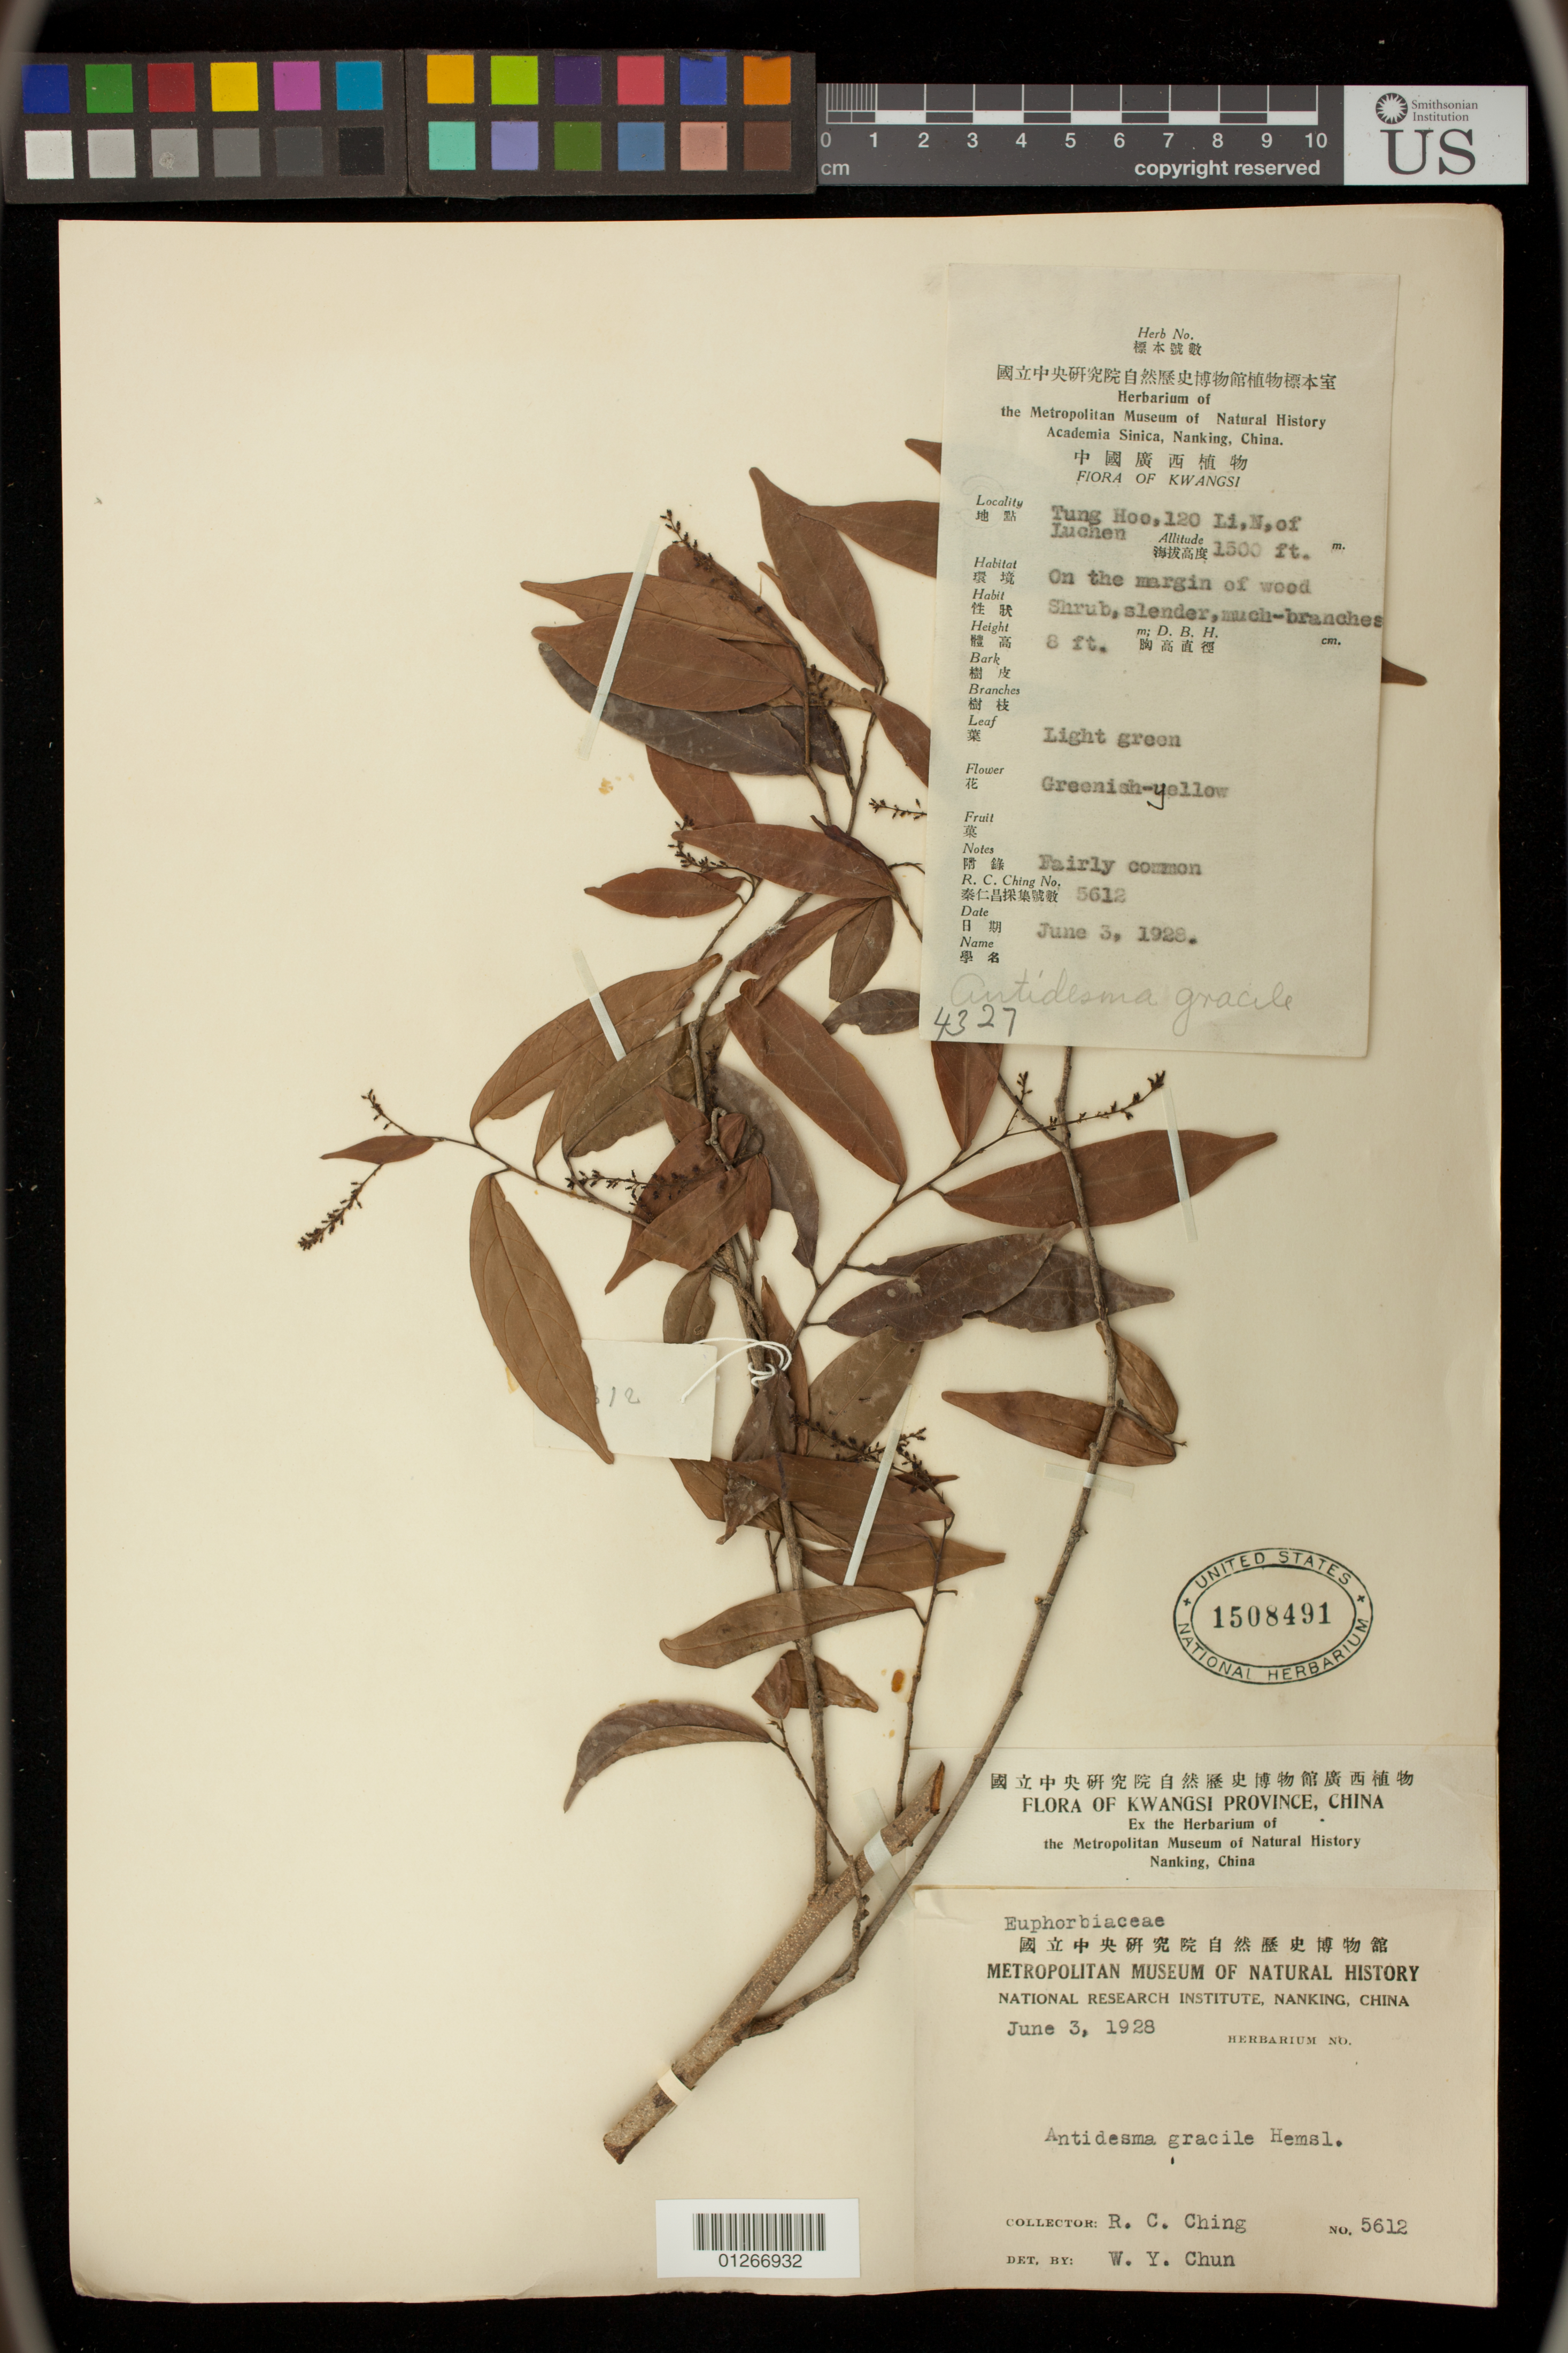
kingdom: Plantae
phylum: Tracheophyta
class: Magnoliopsida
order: Malpighiales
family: Phyllanthaceae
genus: Antidesma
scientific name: Antidesma gracile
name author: Hemsl.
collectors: R. C. Ching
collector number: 5612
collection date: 1928-06-03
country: China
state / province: Guangxi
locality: Tung Hoo, 120 Li, N, of Luchen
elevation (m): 457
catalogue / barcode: US 1508491